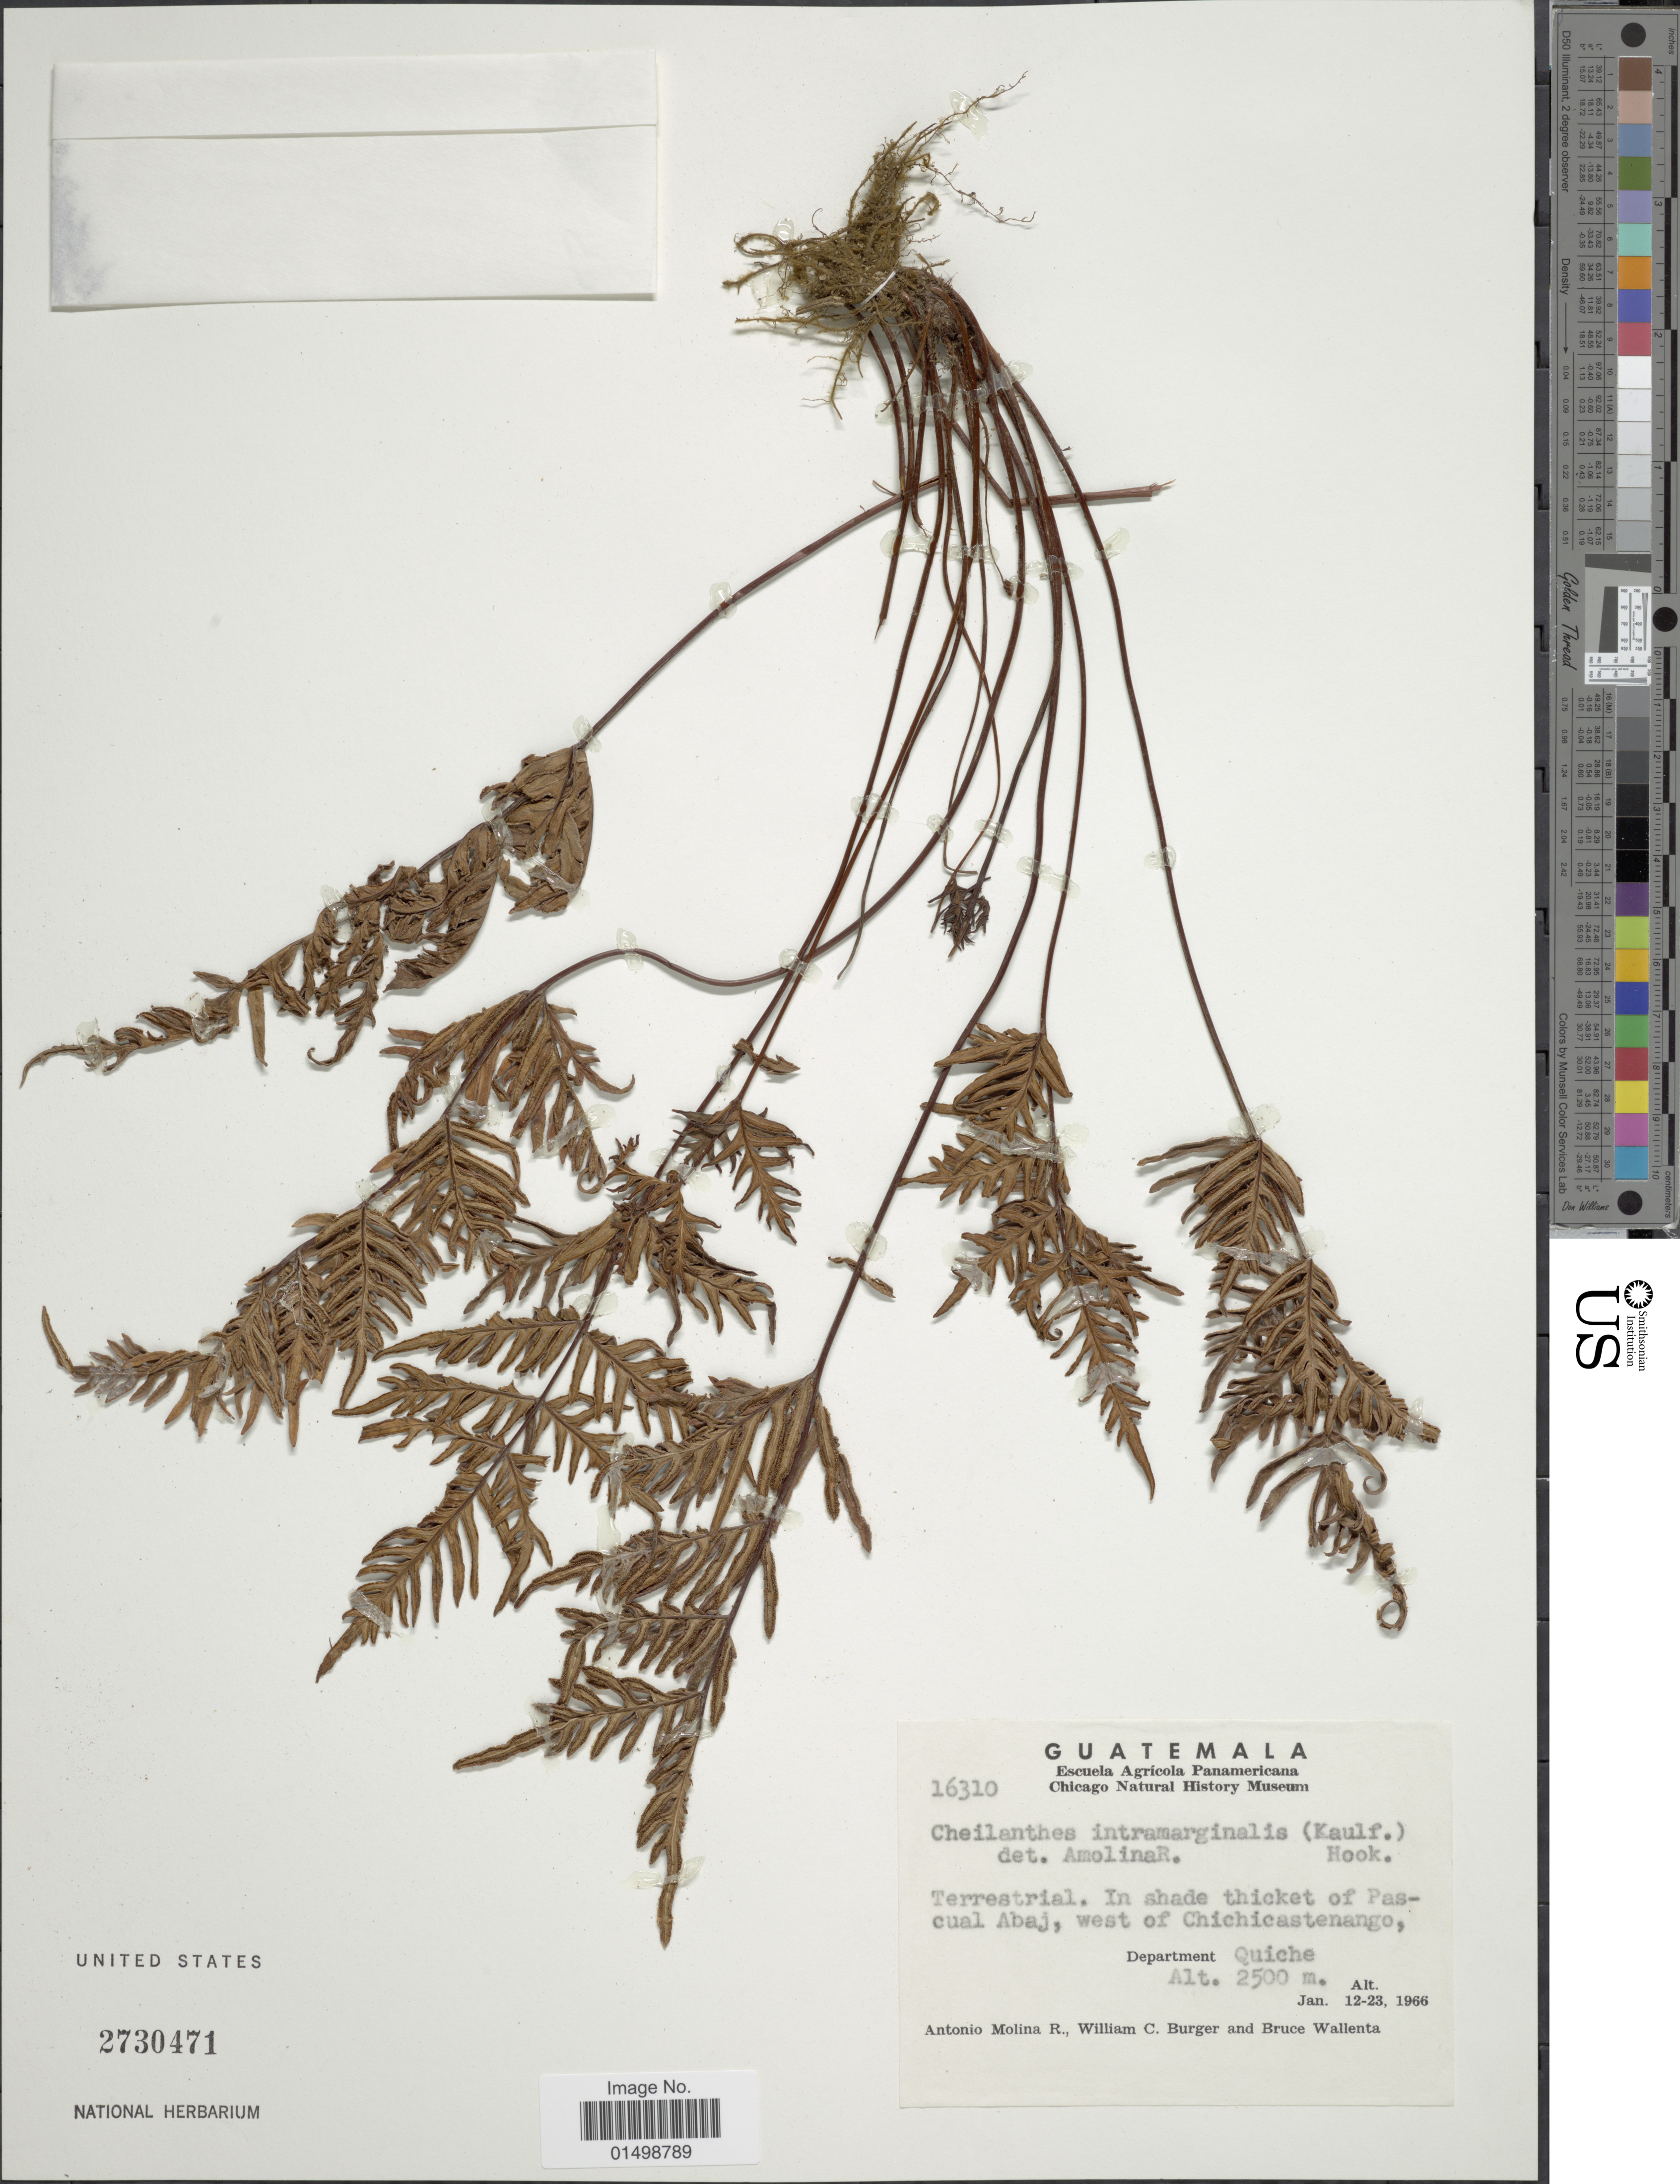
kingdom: Plantae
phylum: Tracheophyta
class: Polypodiopsida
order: Polypodiales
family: Pteridaceae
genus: Cheilanthes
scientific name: Cheilanthes intramarginalis var. intramarginalis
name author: (Kaulf.) Hook.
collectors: A. R. Molina, W. Burger & B. Wallenta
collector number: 16310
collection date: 1966-01-12/1966-01-23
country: Guatemala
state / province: El Quiché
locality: In shade thicket of Pascual Abaj, west of Chichicastenango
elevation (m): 2500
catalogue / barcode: US 2730471